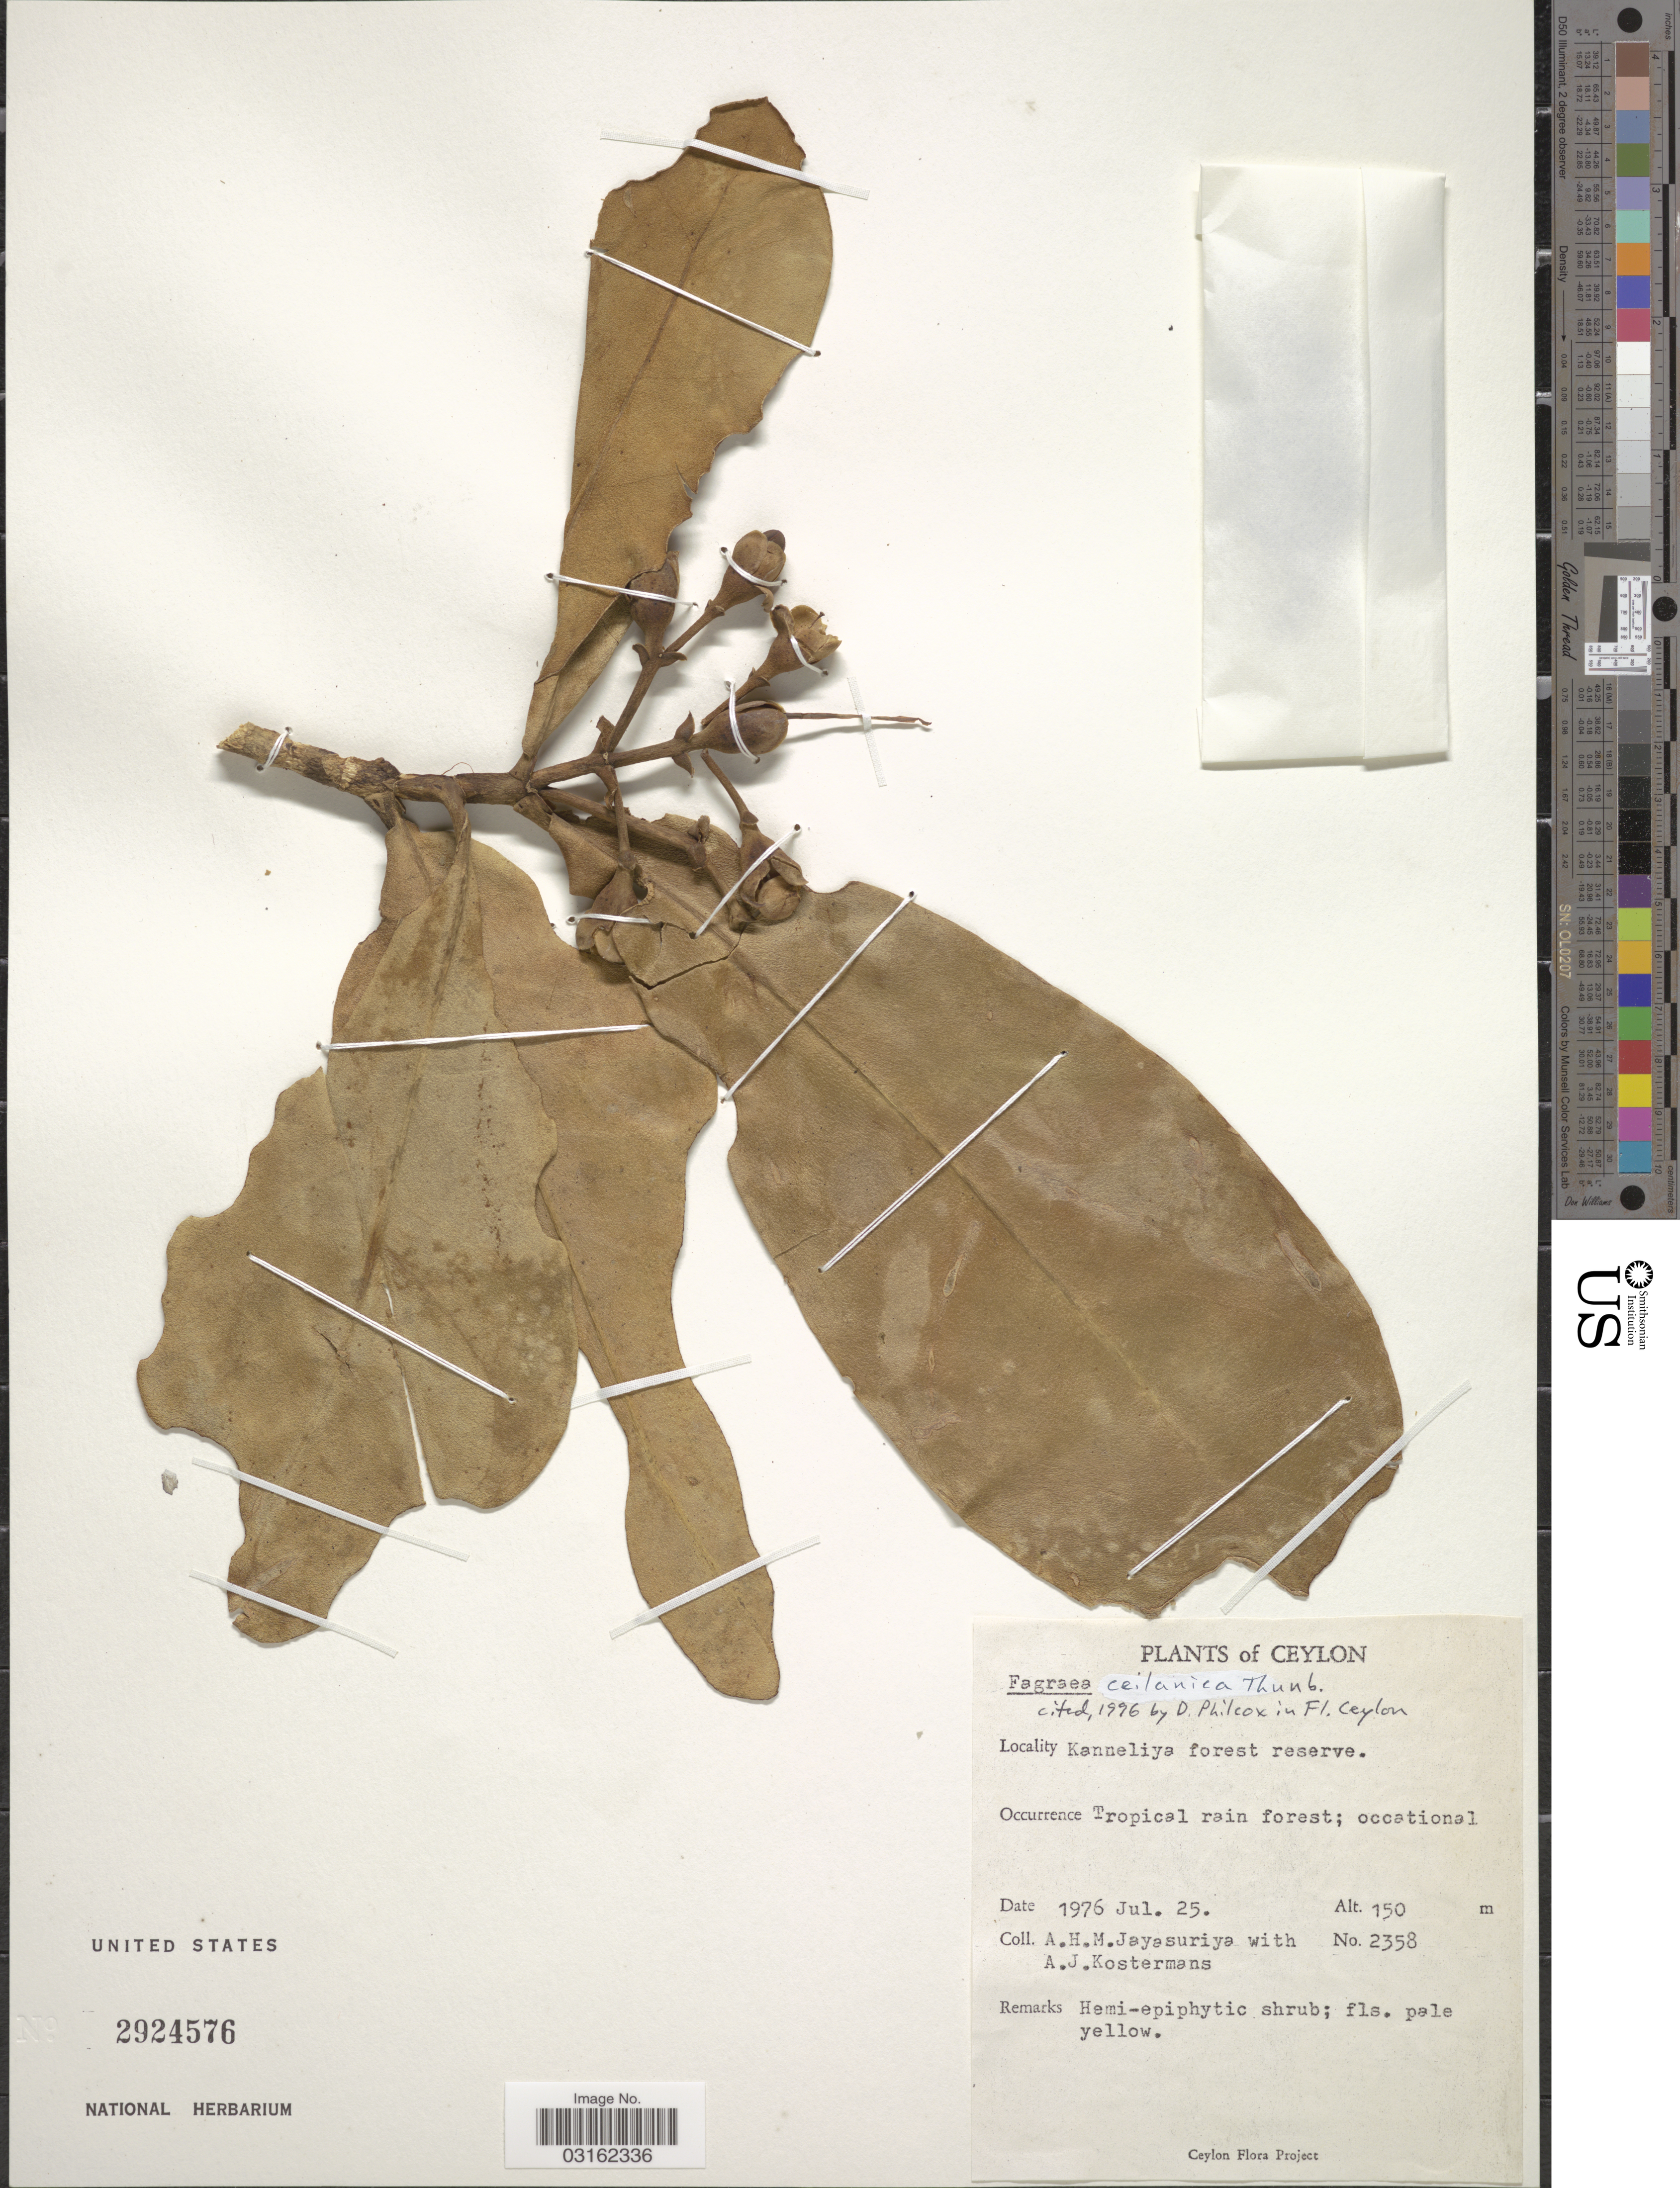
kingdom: Plantae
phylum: Tracheophyta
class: Magnoliopsida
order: Gentianales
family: Gentianaceae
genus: Fagraea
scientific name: Fagraea ceilanica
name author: Thunb.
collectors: A. H. Jayasuriya & A. Kostermanns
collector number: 2358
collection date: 1976-07-25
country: Sri Lanka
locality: Ceylon, Kanneliya forest reserve.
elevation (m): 150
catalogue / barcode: US 2924576